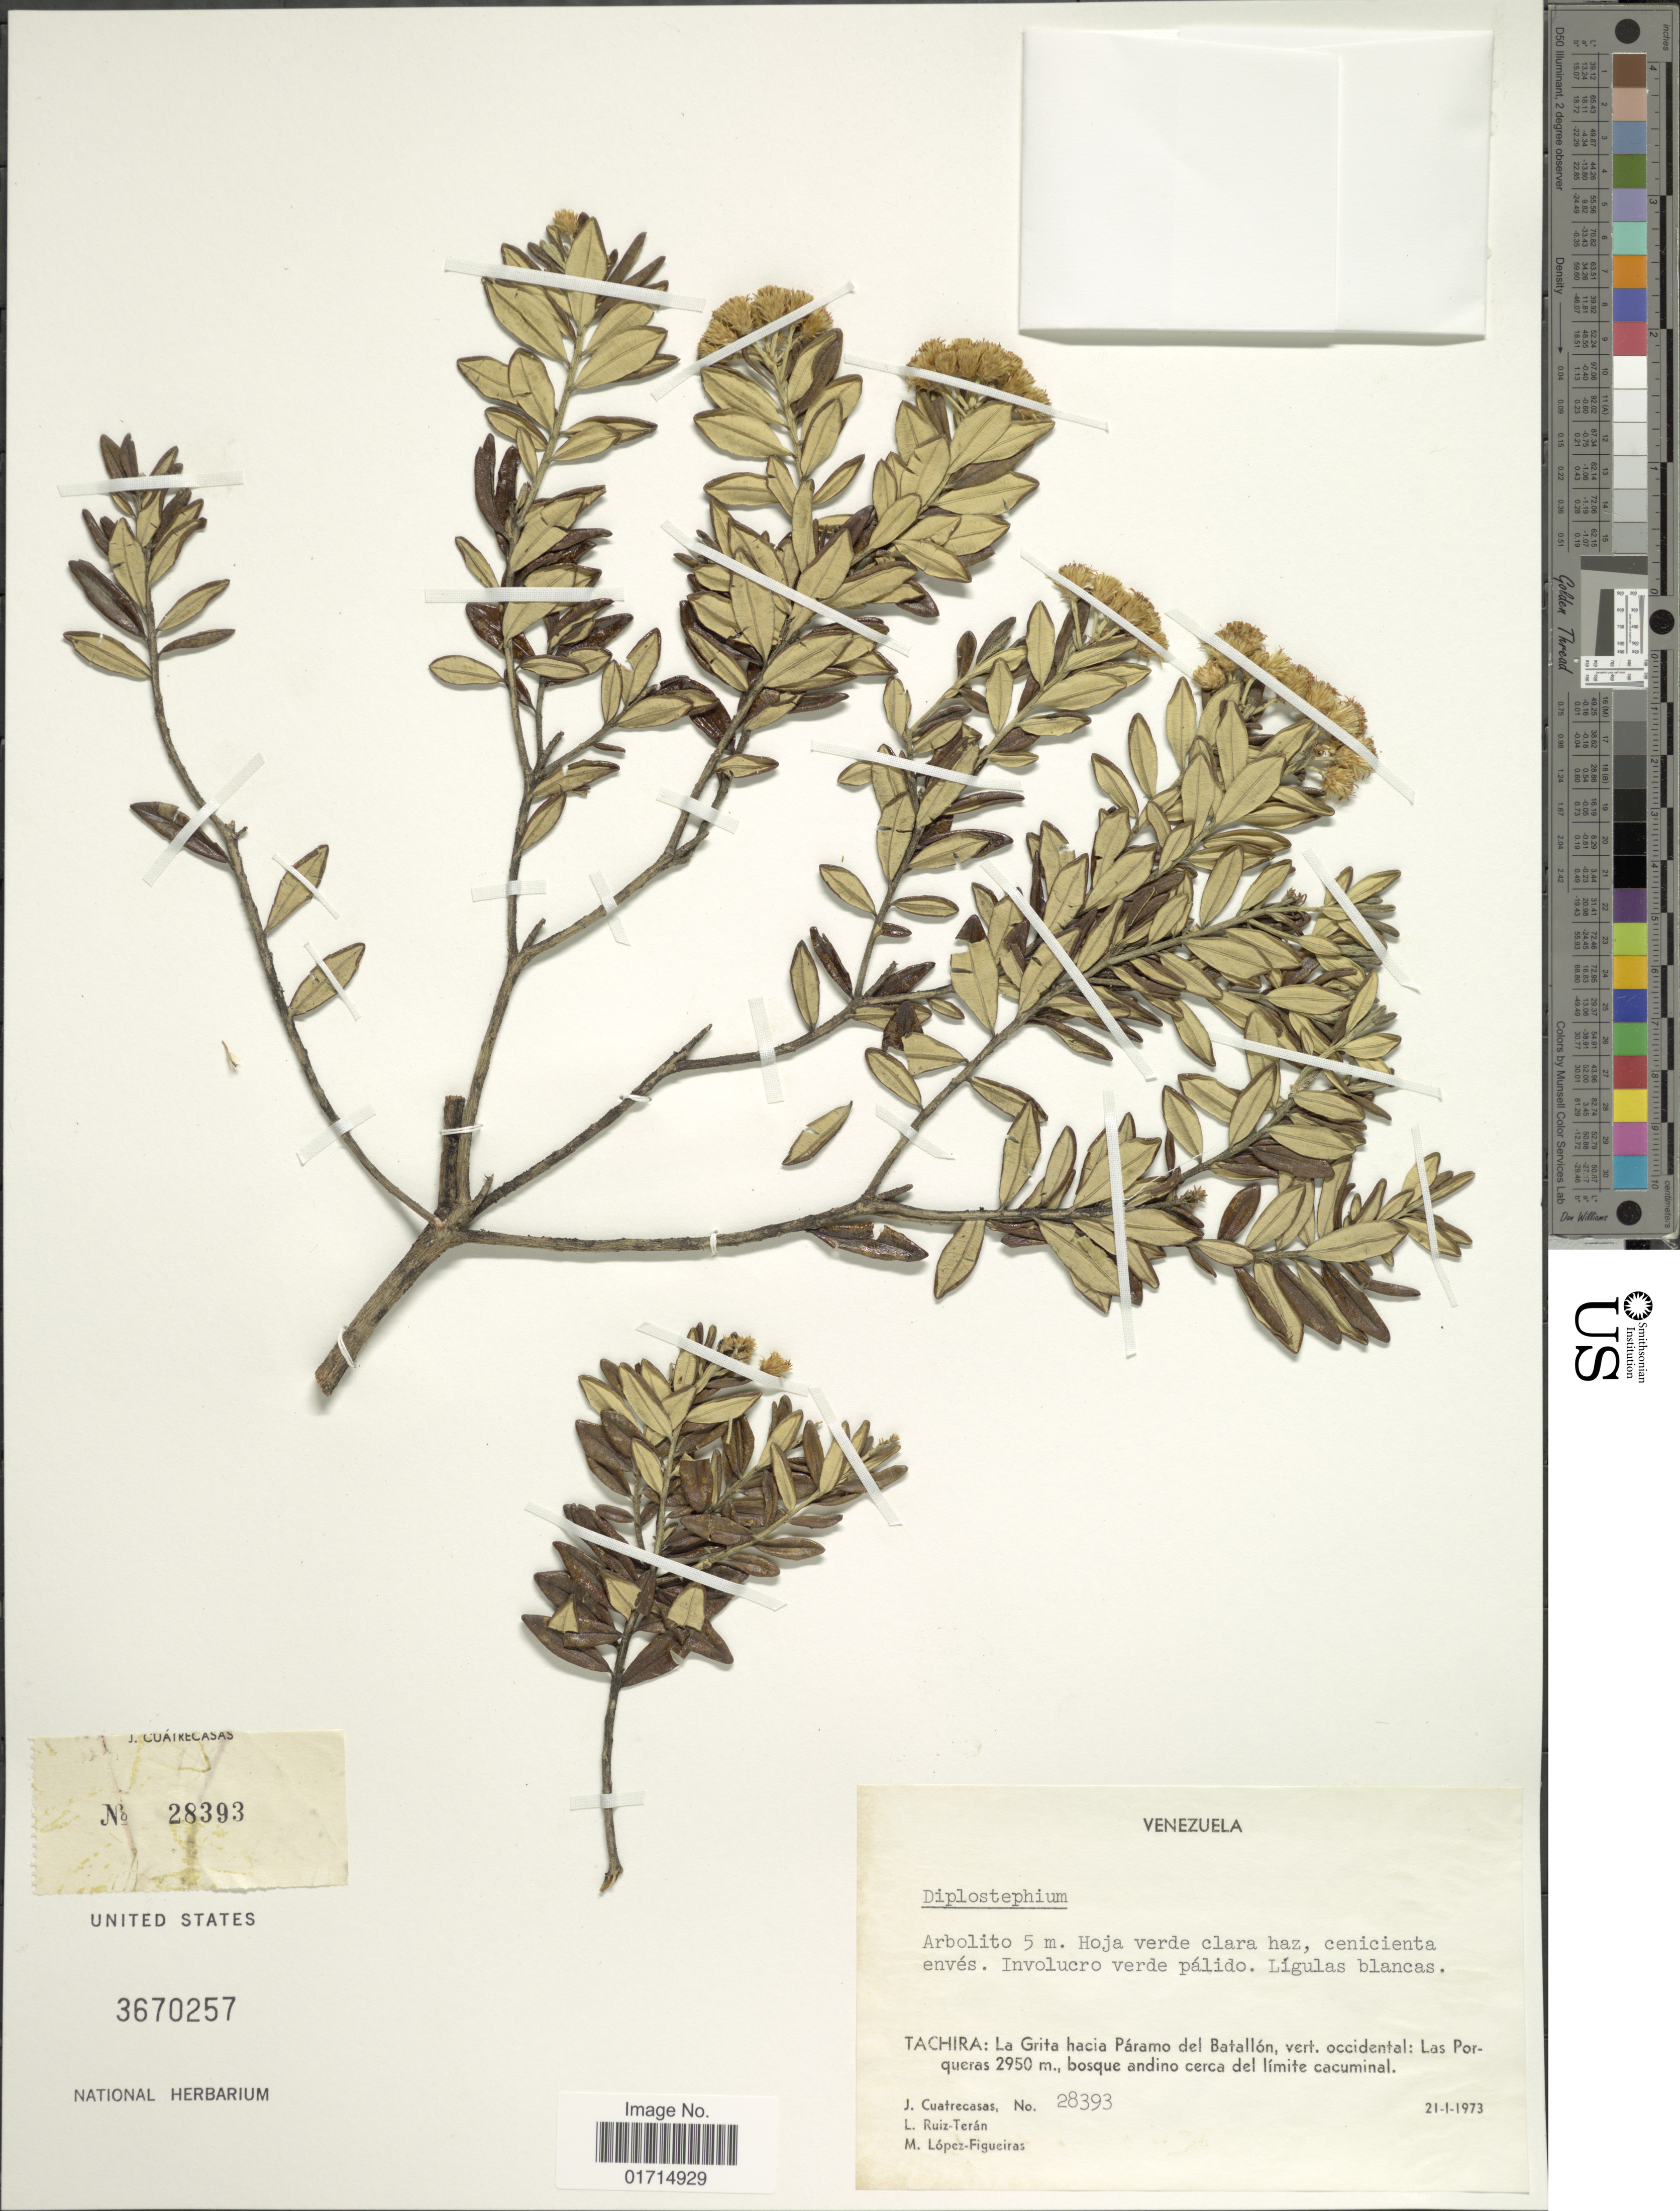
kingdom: Plantae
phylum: Tracheophyta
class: Magnoliopsida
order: Asterales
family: Asteraceae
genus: Diplostephium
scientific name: Diplostephium sp.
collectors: J. Cuatrecasas, L. E. Ruíz-Terán & M. Lopéz-F.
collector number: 28393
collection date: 1973-01-21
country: Venezuela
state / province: Tachira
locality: Venezuela. Tachira: La Grita hacia Paramo del Batallon, vert. occidental: Las Porqueras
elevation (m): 2950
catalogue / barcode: US 3670257